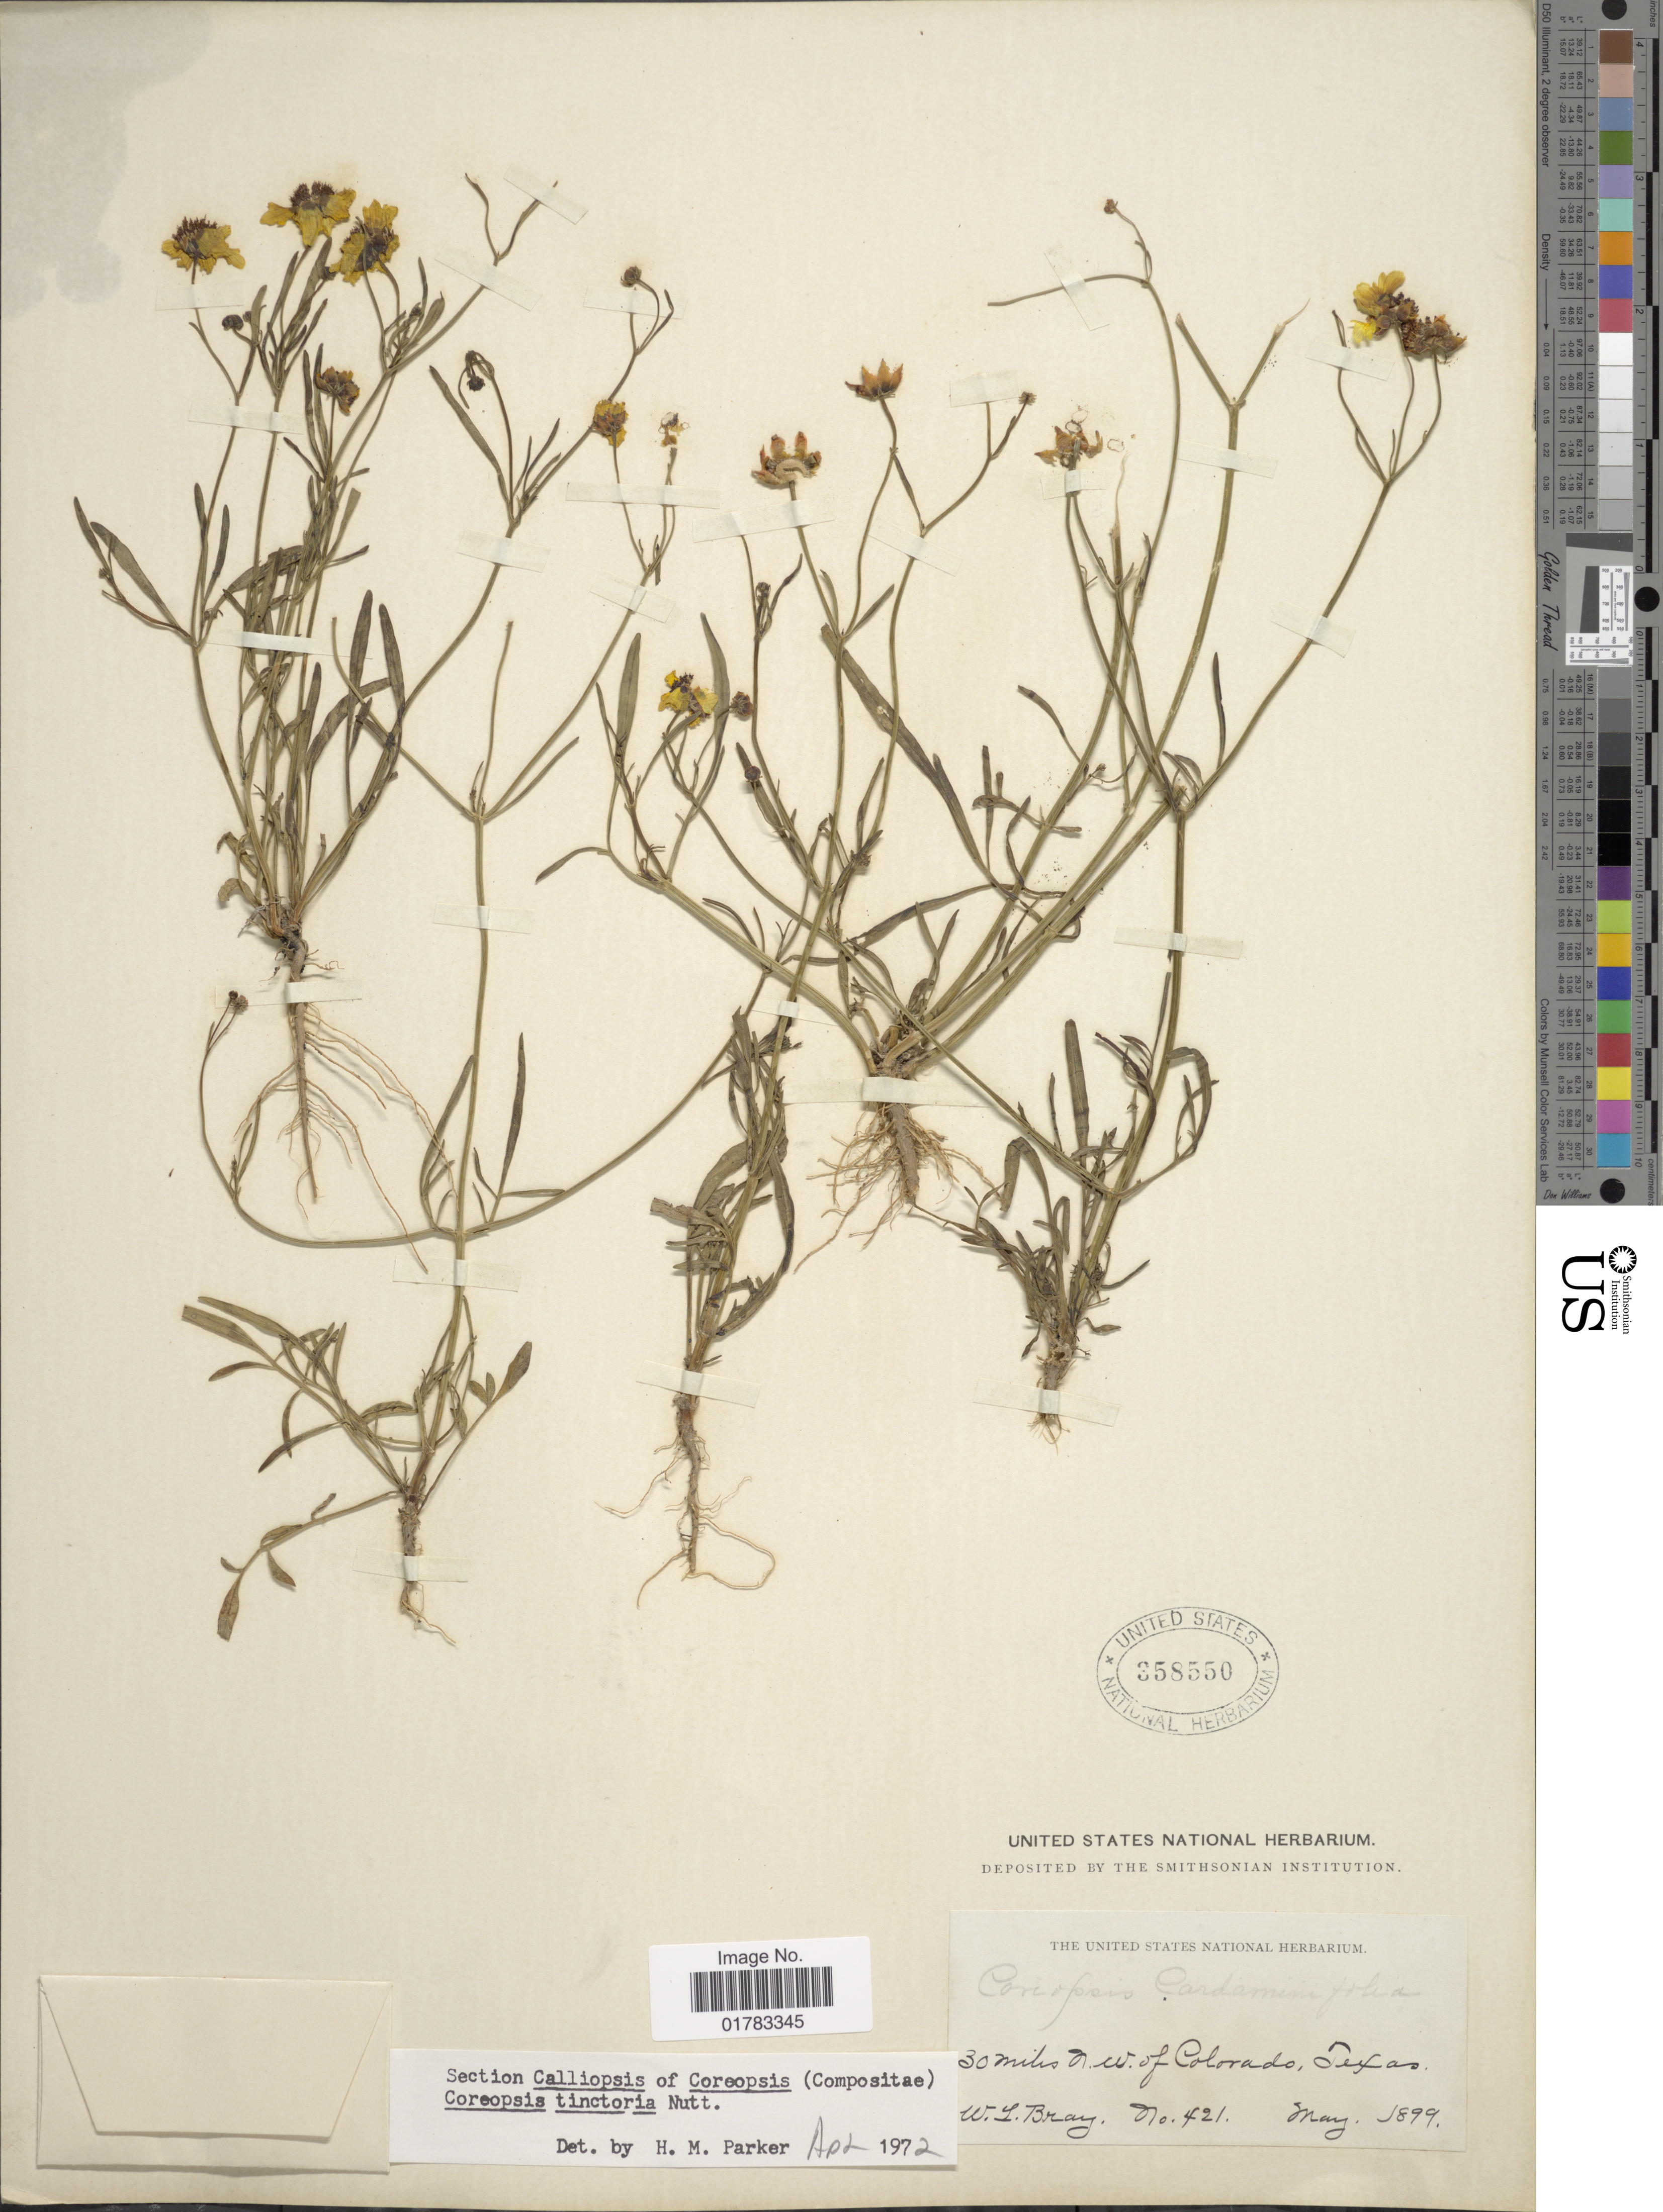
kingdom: Plantae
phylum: Tracheophyta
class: Magnoliopsida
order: Asterales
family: Asteraceae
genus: Coreopsis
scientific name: Coreopsis tinctoria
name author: Nutt.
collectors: W. L. Bray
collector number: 421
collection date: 1899-05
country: United States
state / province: Texas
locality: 30 miles N.W. of Colorado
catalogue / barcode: US 358550